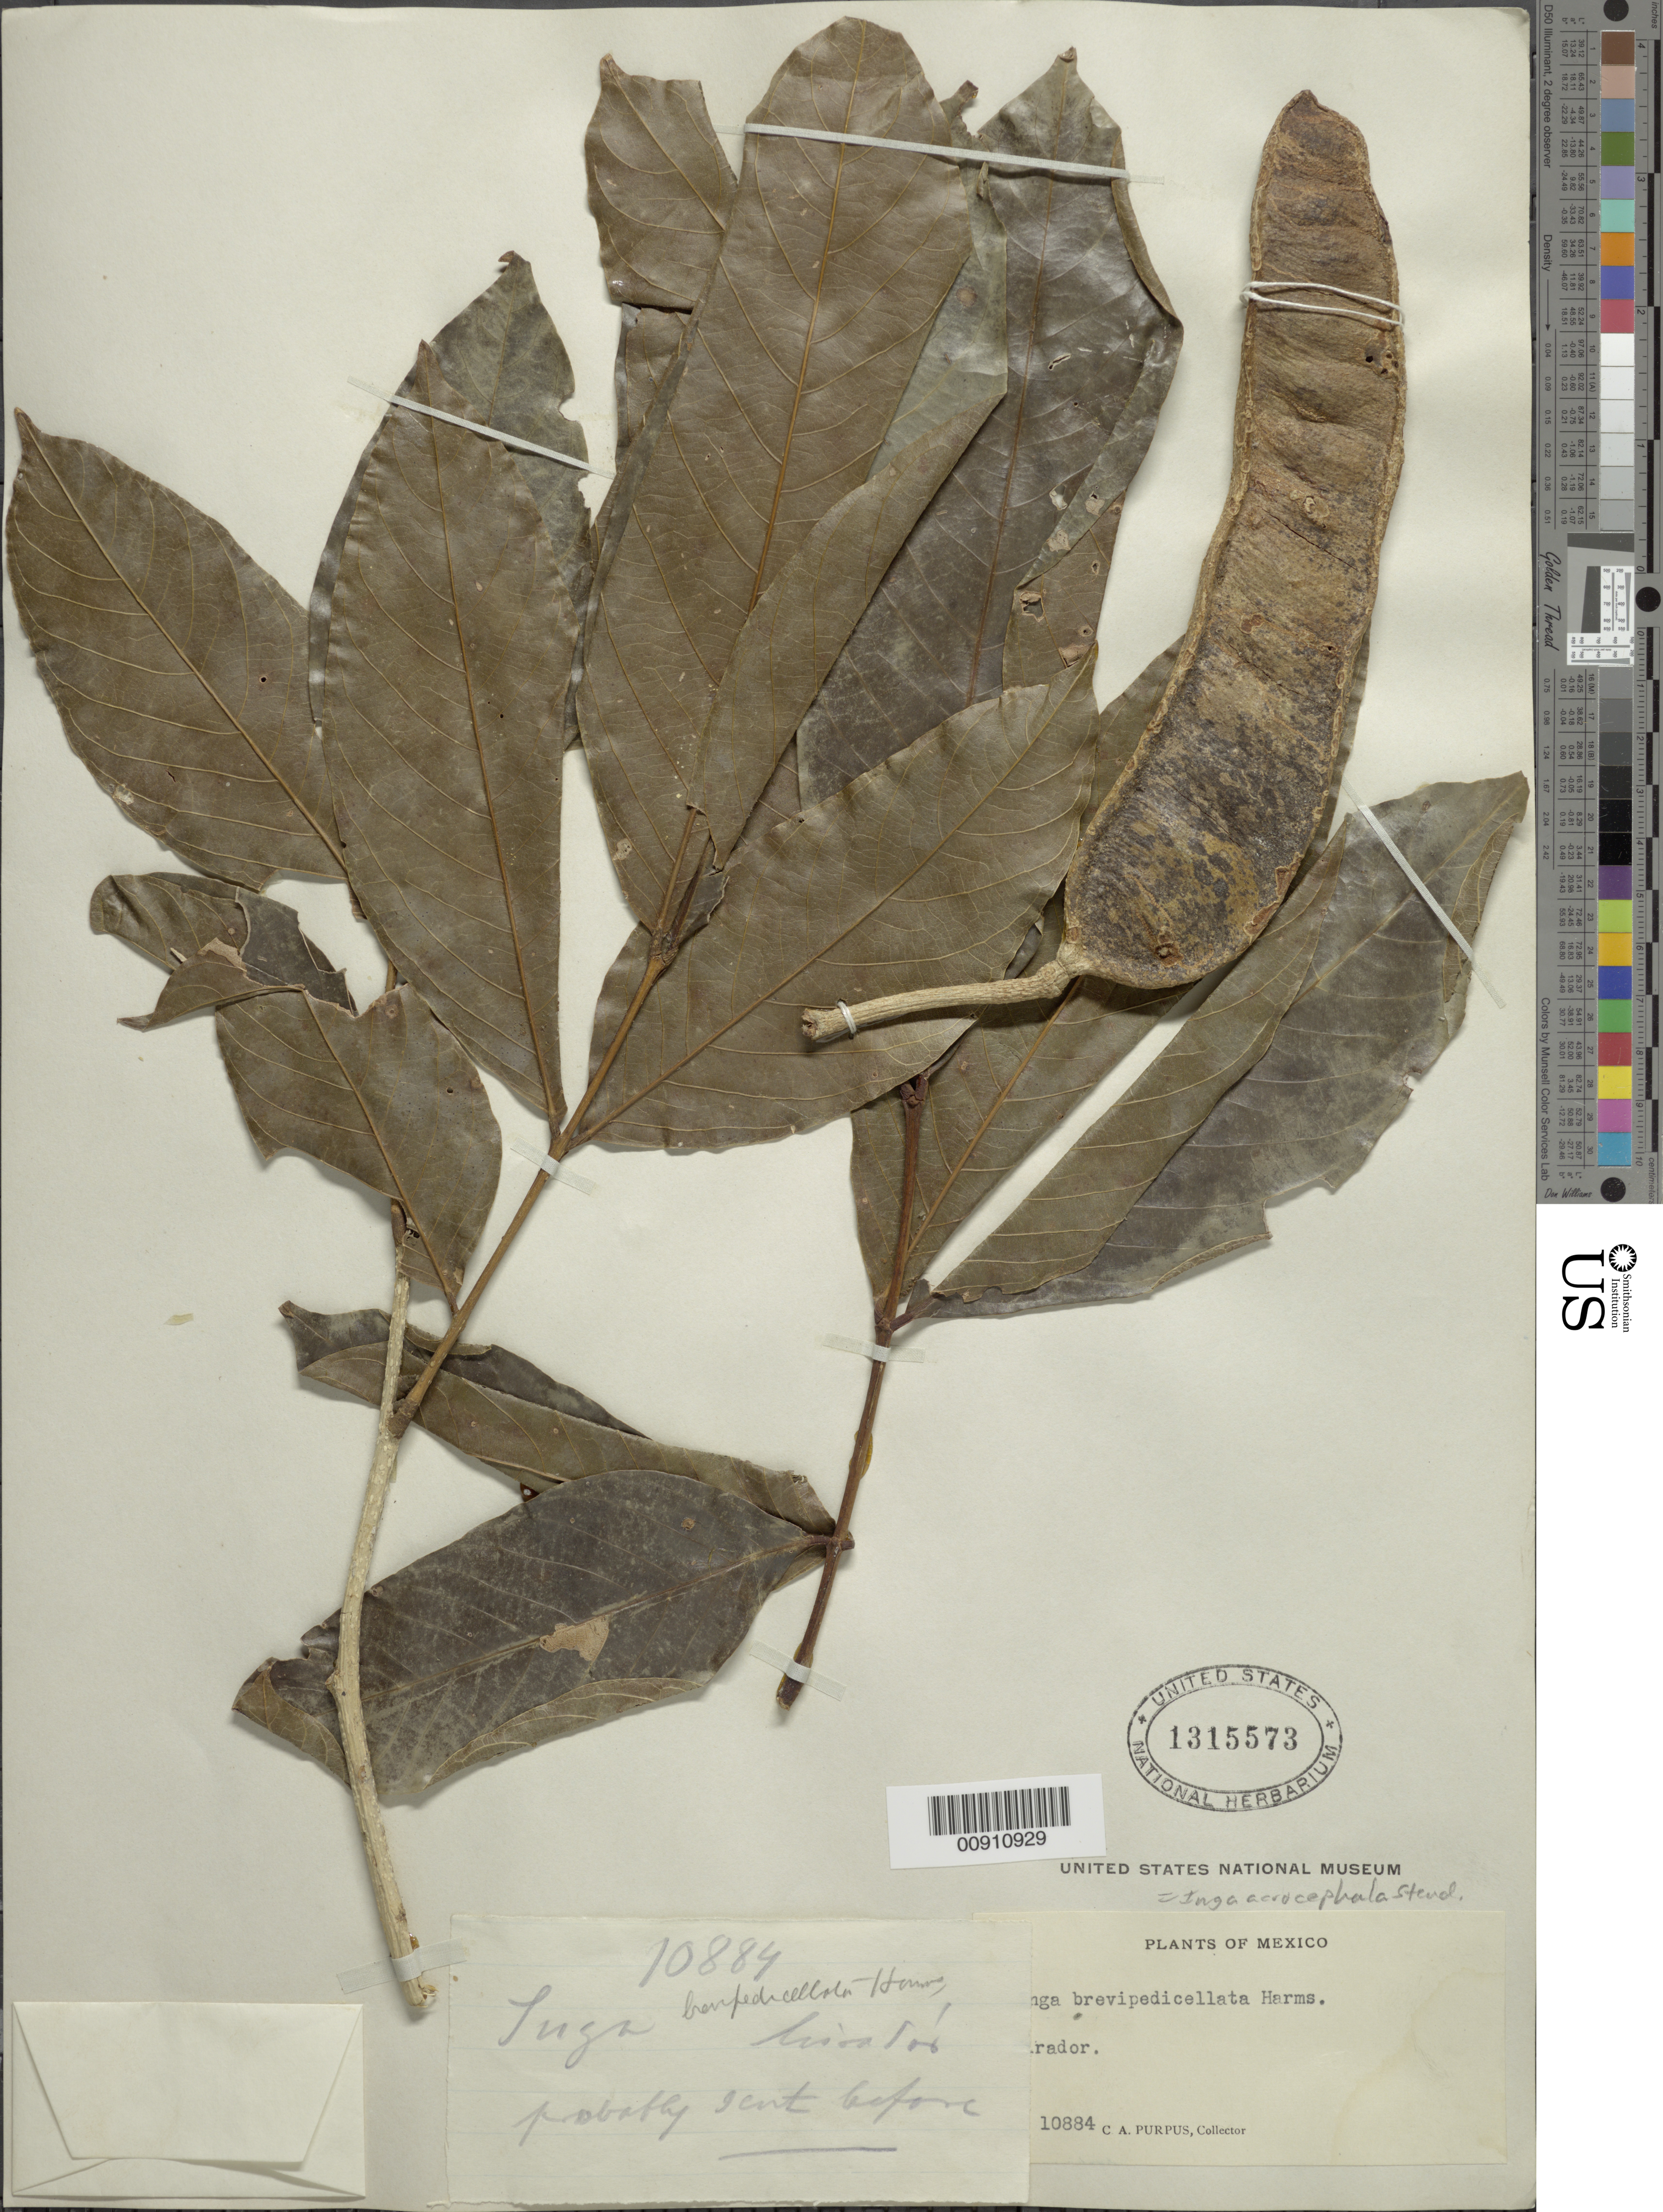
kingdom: Plantae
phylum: Tracheophyta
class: Magnoliopsida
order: Fabales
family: Fabaceae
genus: Inga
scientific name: Inga acrocephala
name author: Steud.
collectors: C. A. Purpus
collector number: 10884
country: Mexico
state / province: Veracruz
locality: Mirador.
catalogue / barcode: US 1315573